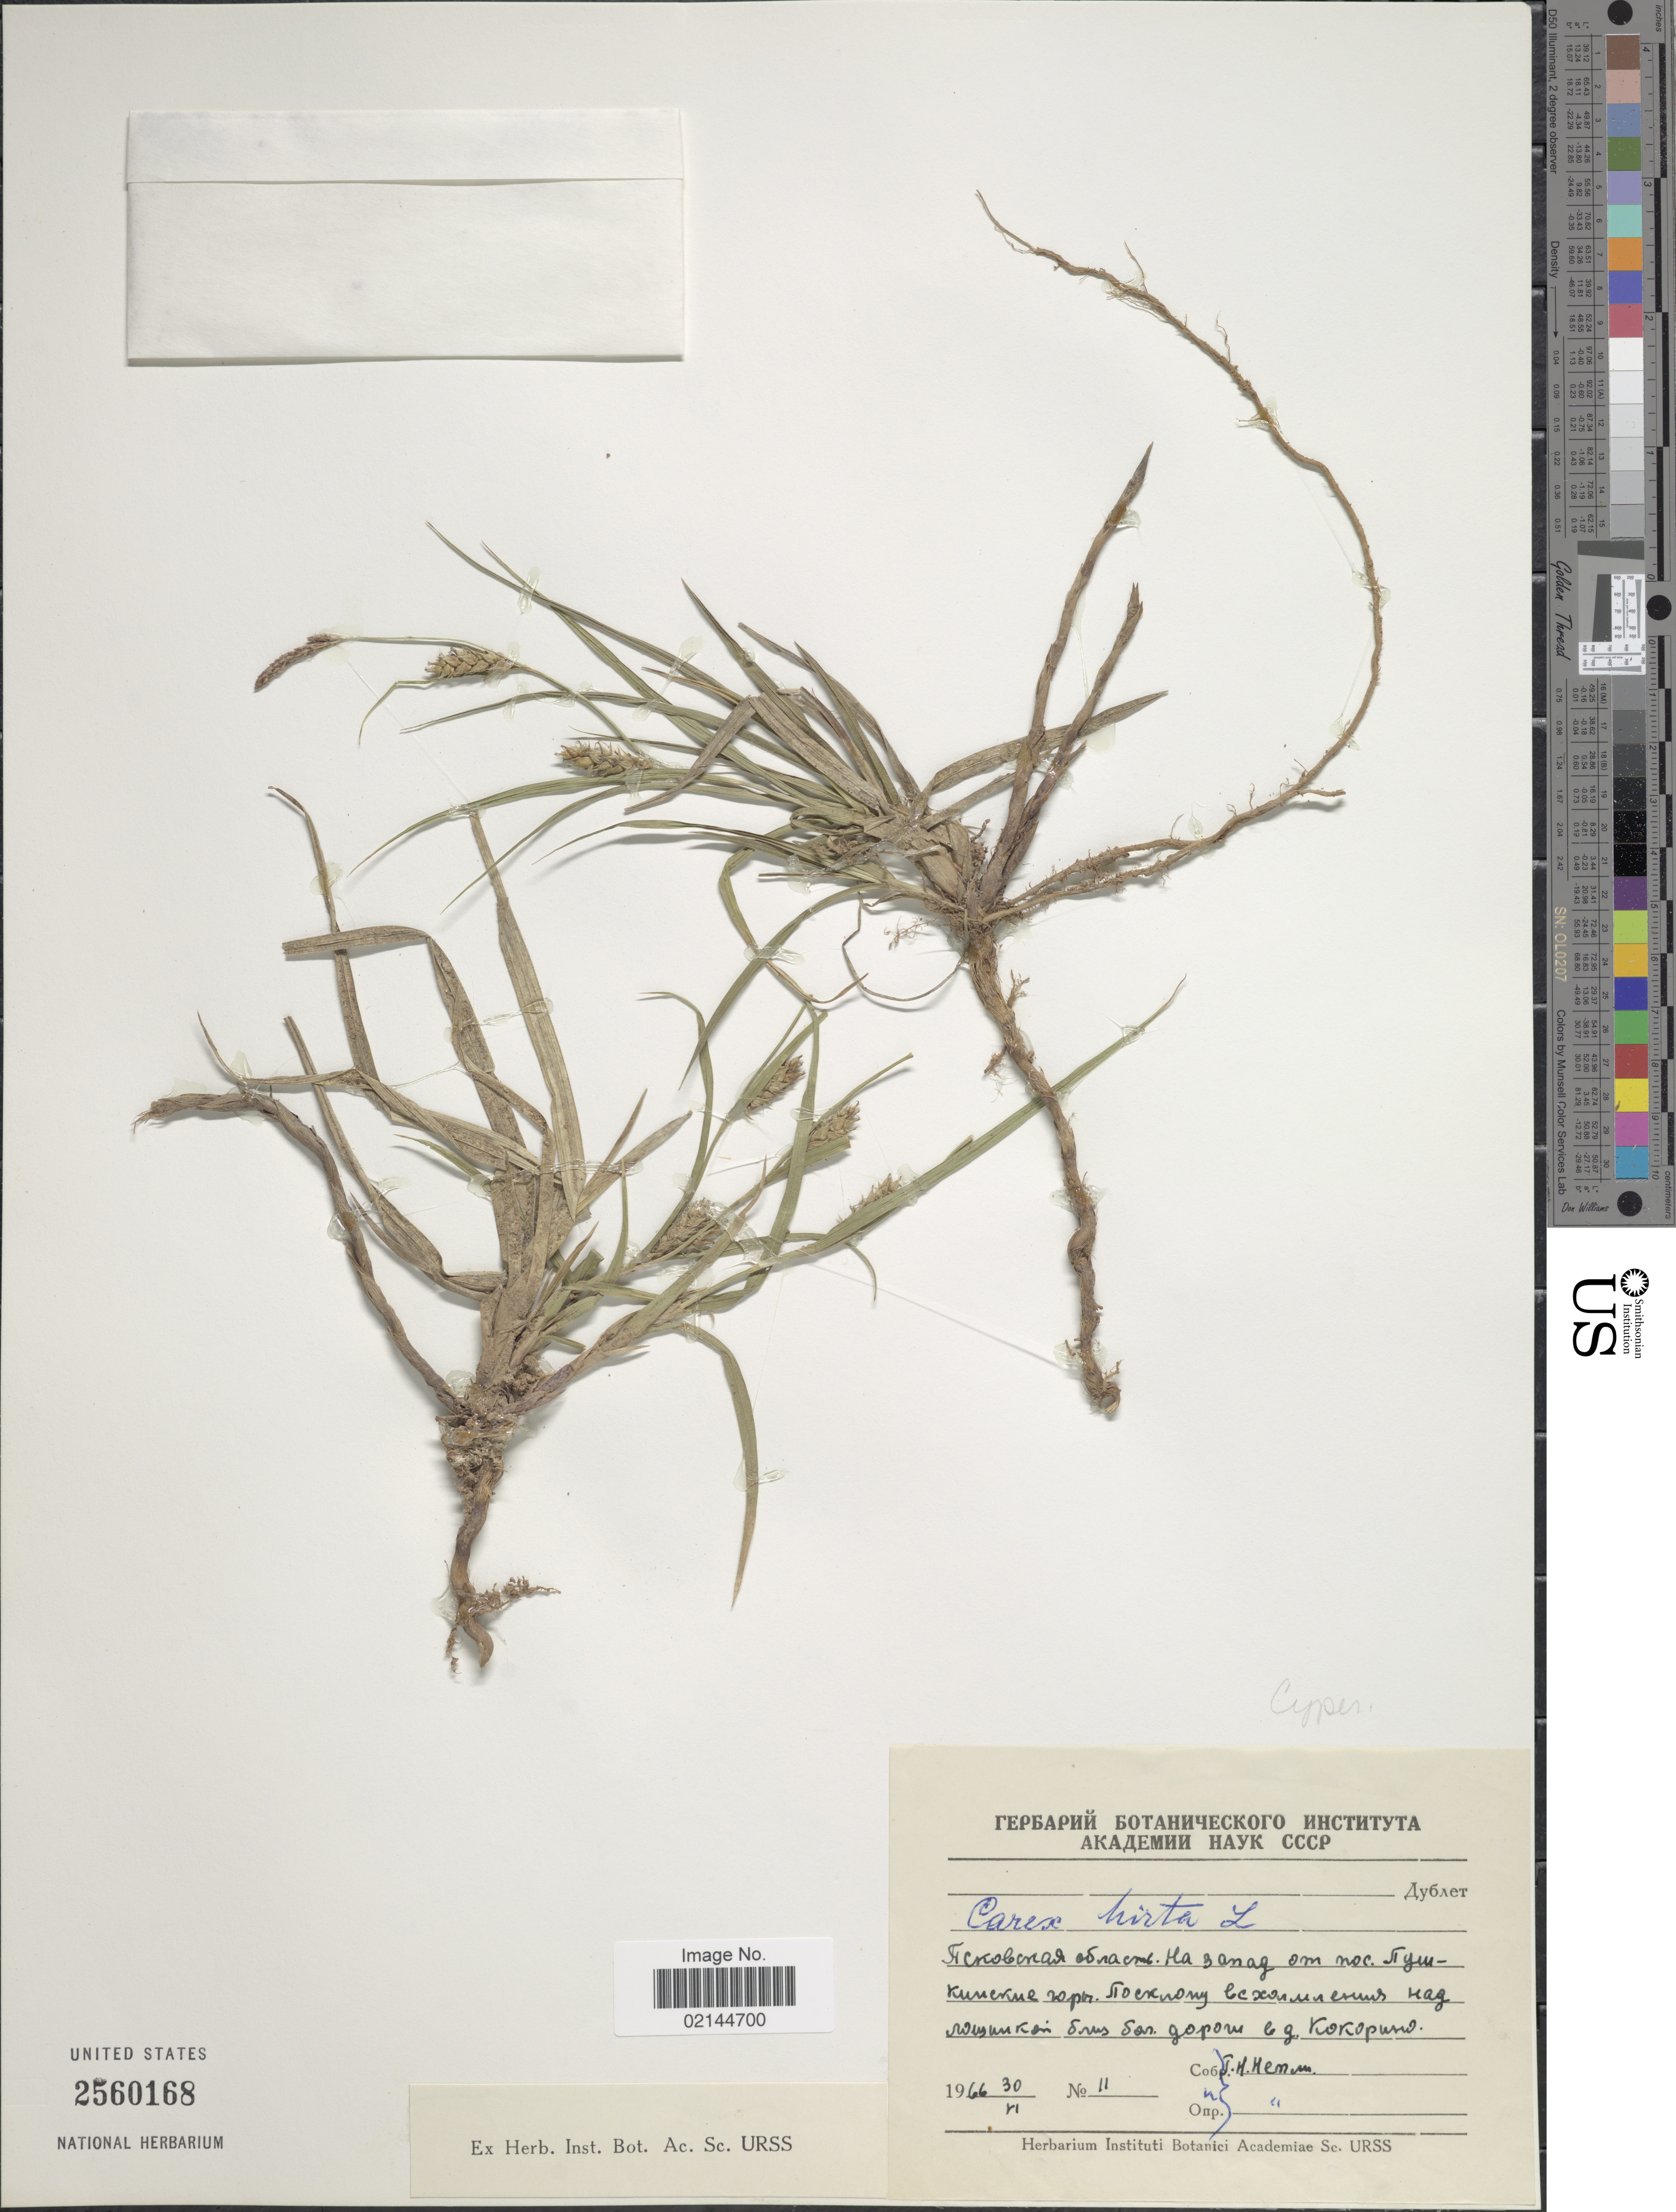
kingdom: Plantae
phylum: Tracheophyta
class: Liliopsida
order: Poales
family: Cyperaceae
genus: Carex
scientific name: Carex hirta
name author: L.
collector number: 11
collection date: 1966-06-30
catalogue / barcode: US 2560168